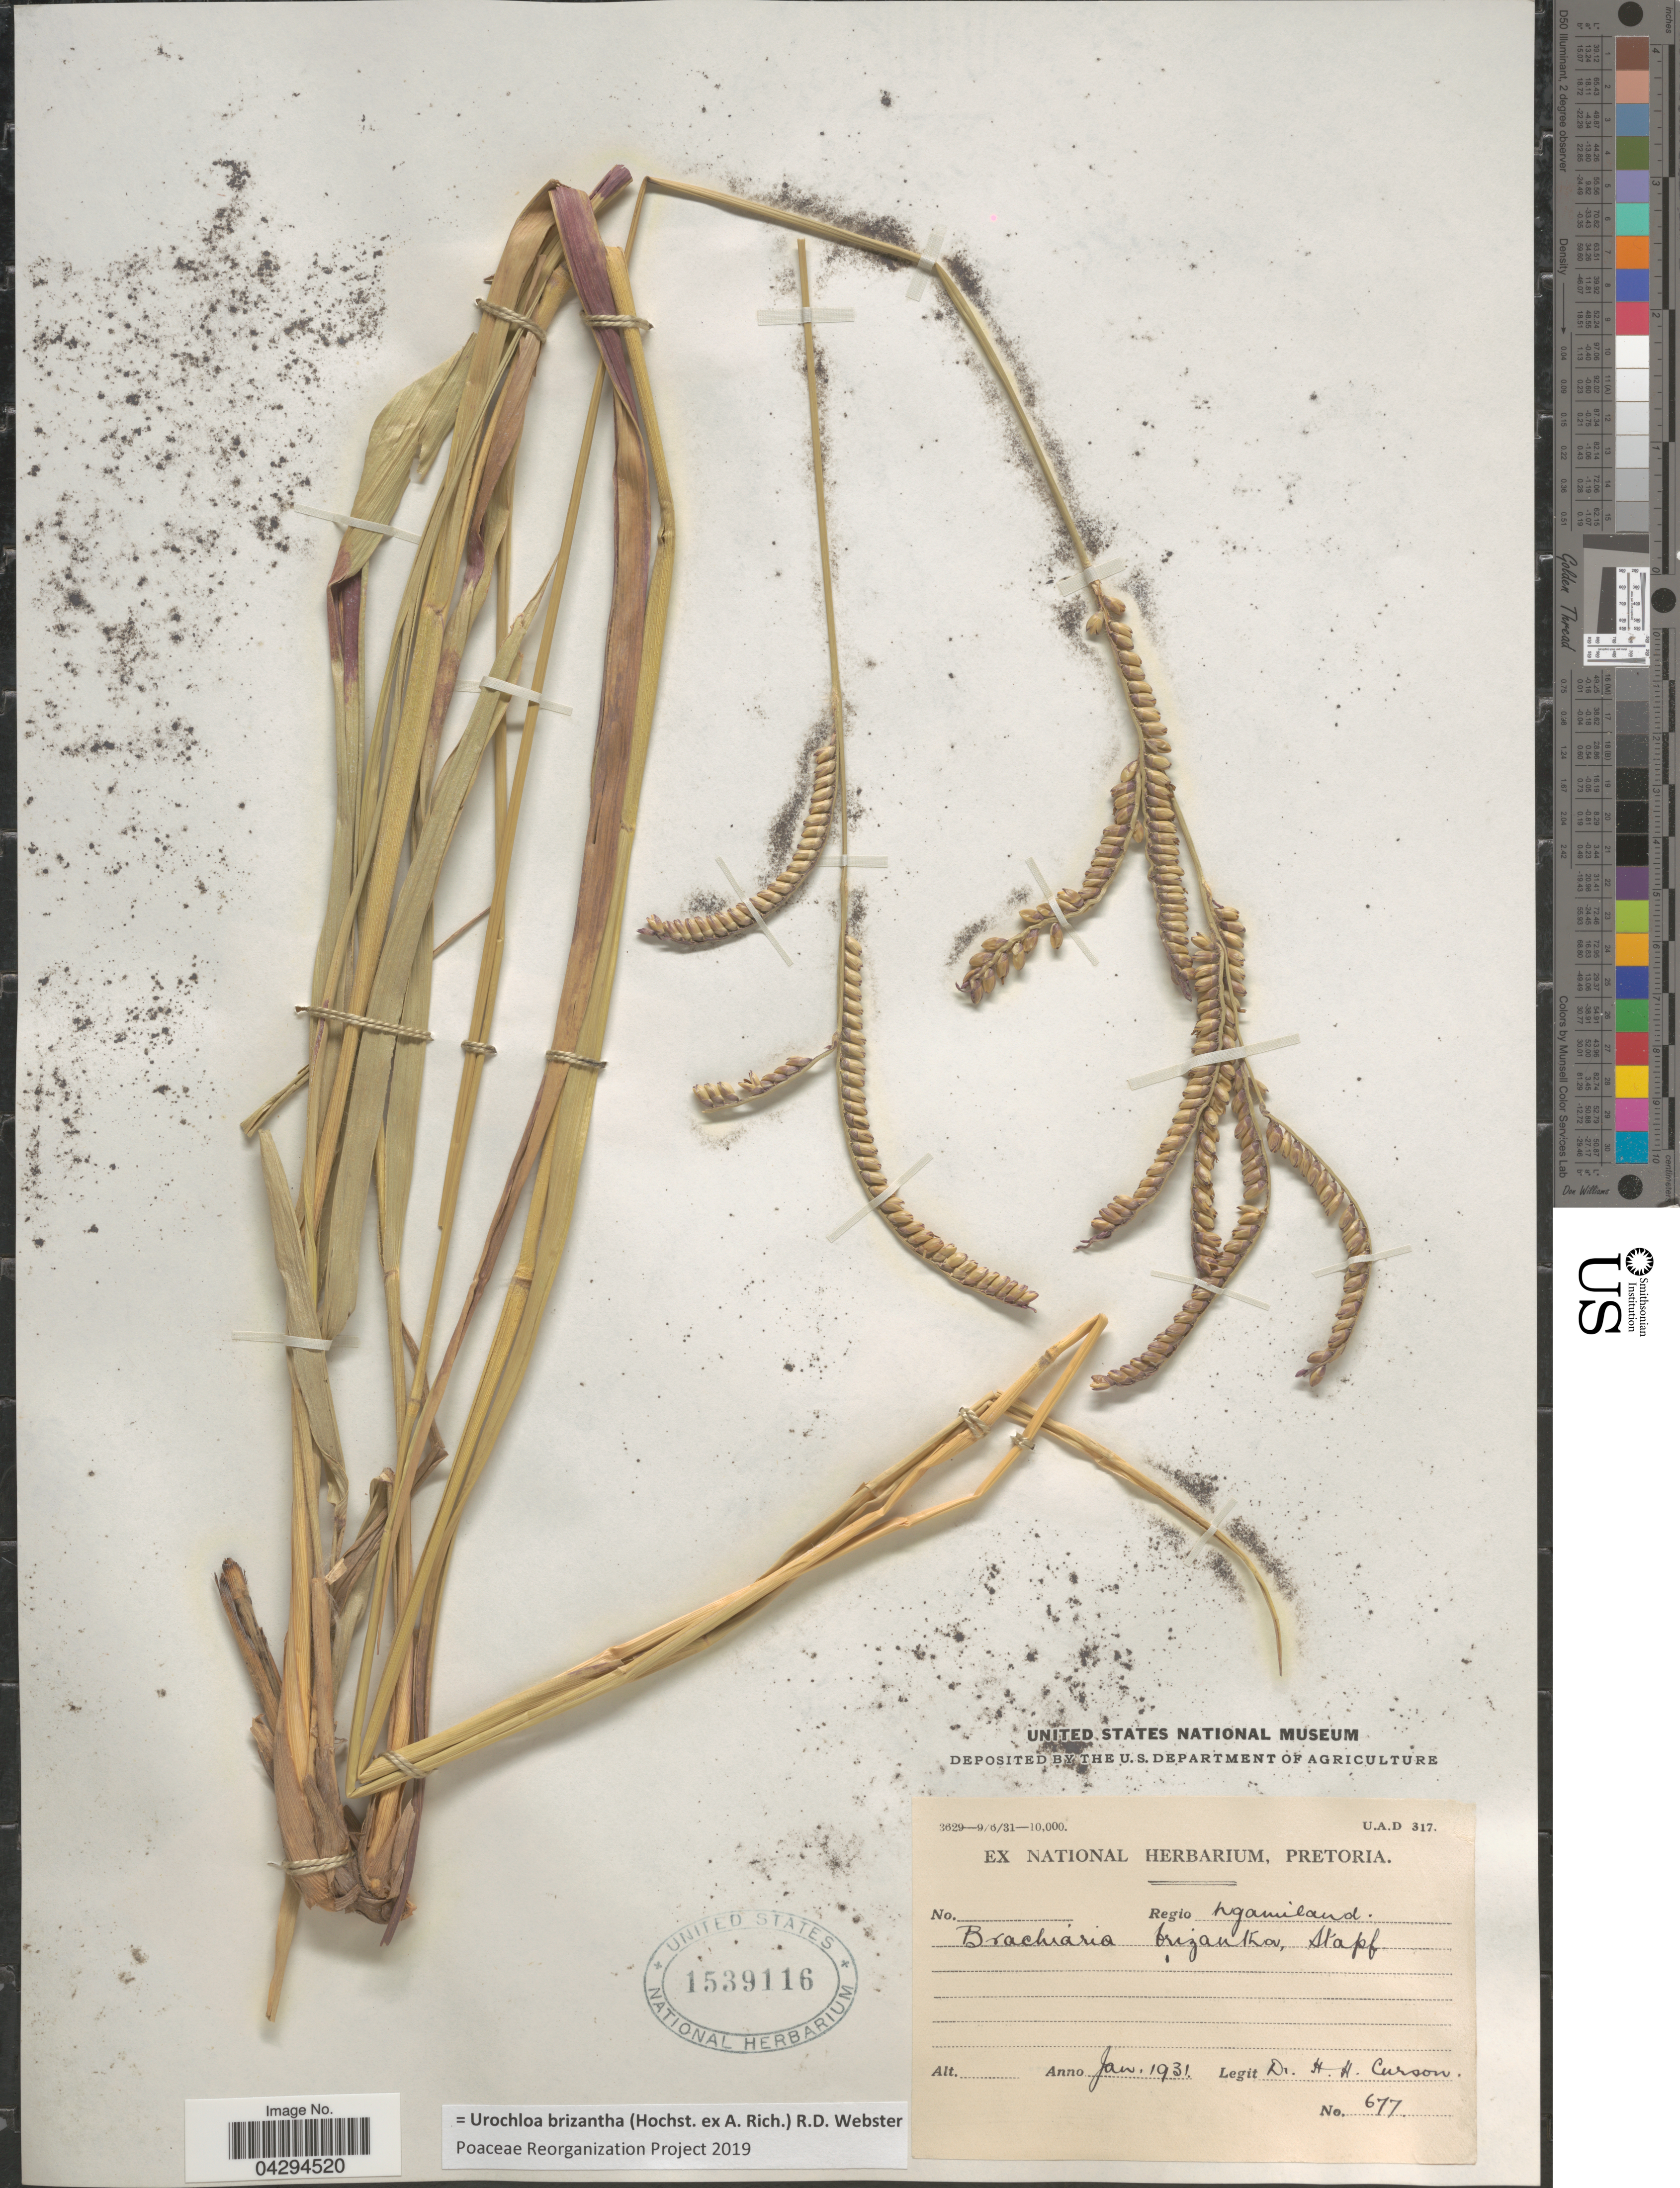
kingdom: Plantae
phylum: Tracheophyta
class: Liliopsida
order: Poales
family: Poaceae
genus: Urochloa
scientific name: Urochloa brizantha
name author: (Hochst. ex A. Rich.) R.D. Webster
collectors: Curson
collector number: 677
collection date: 1931-01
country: Botswana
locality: Regio Ngamiland.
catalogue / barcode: US 1539116